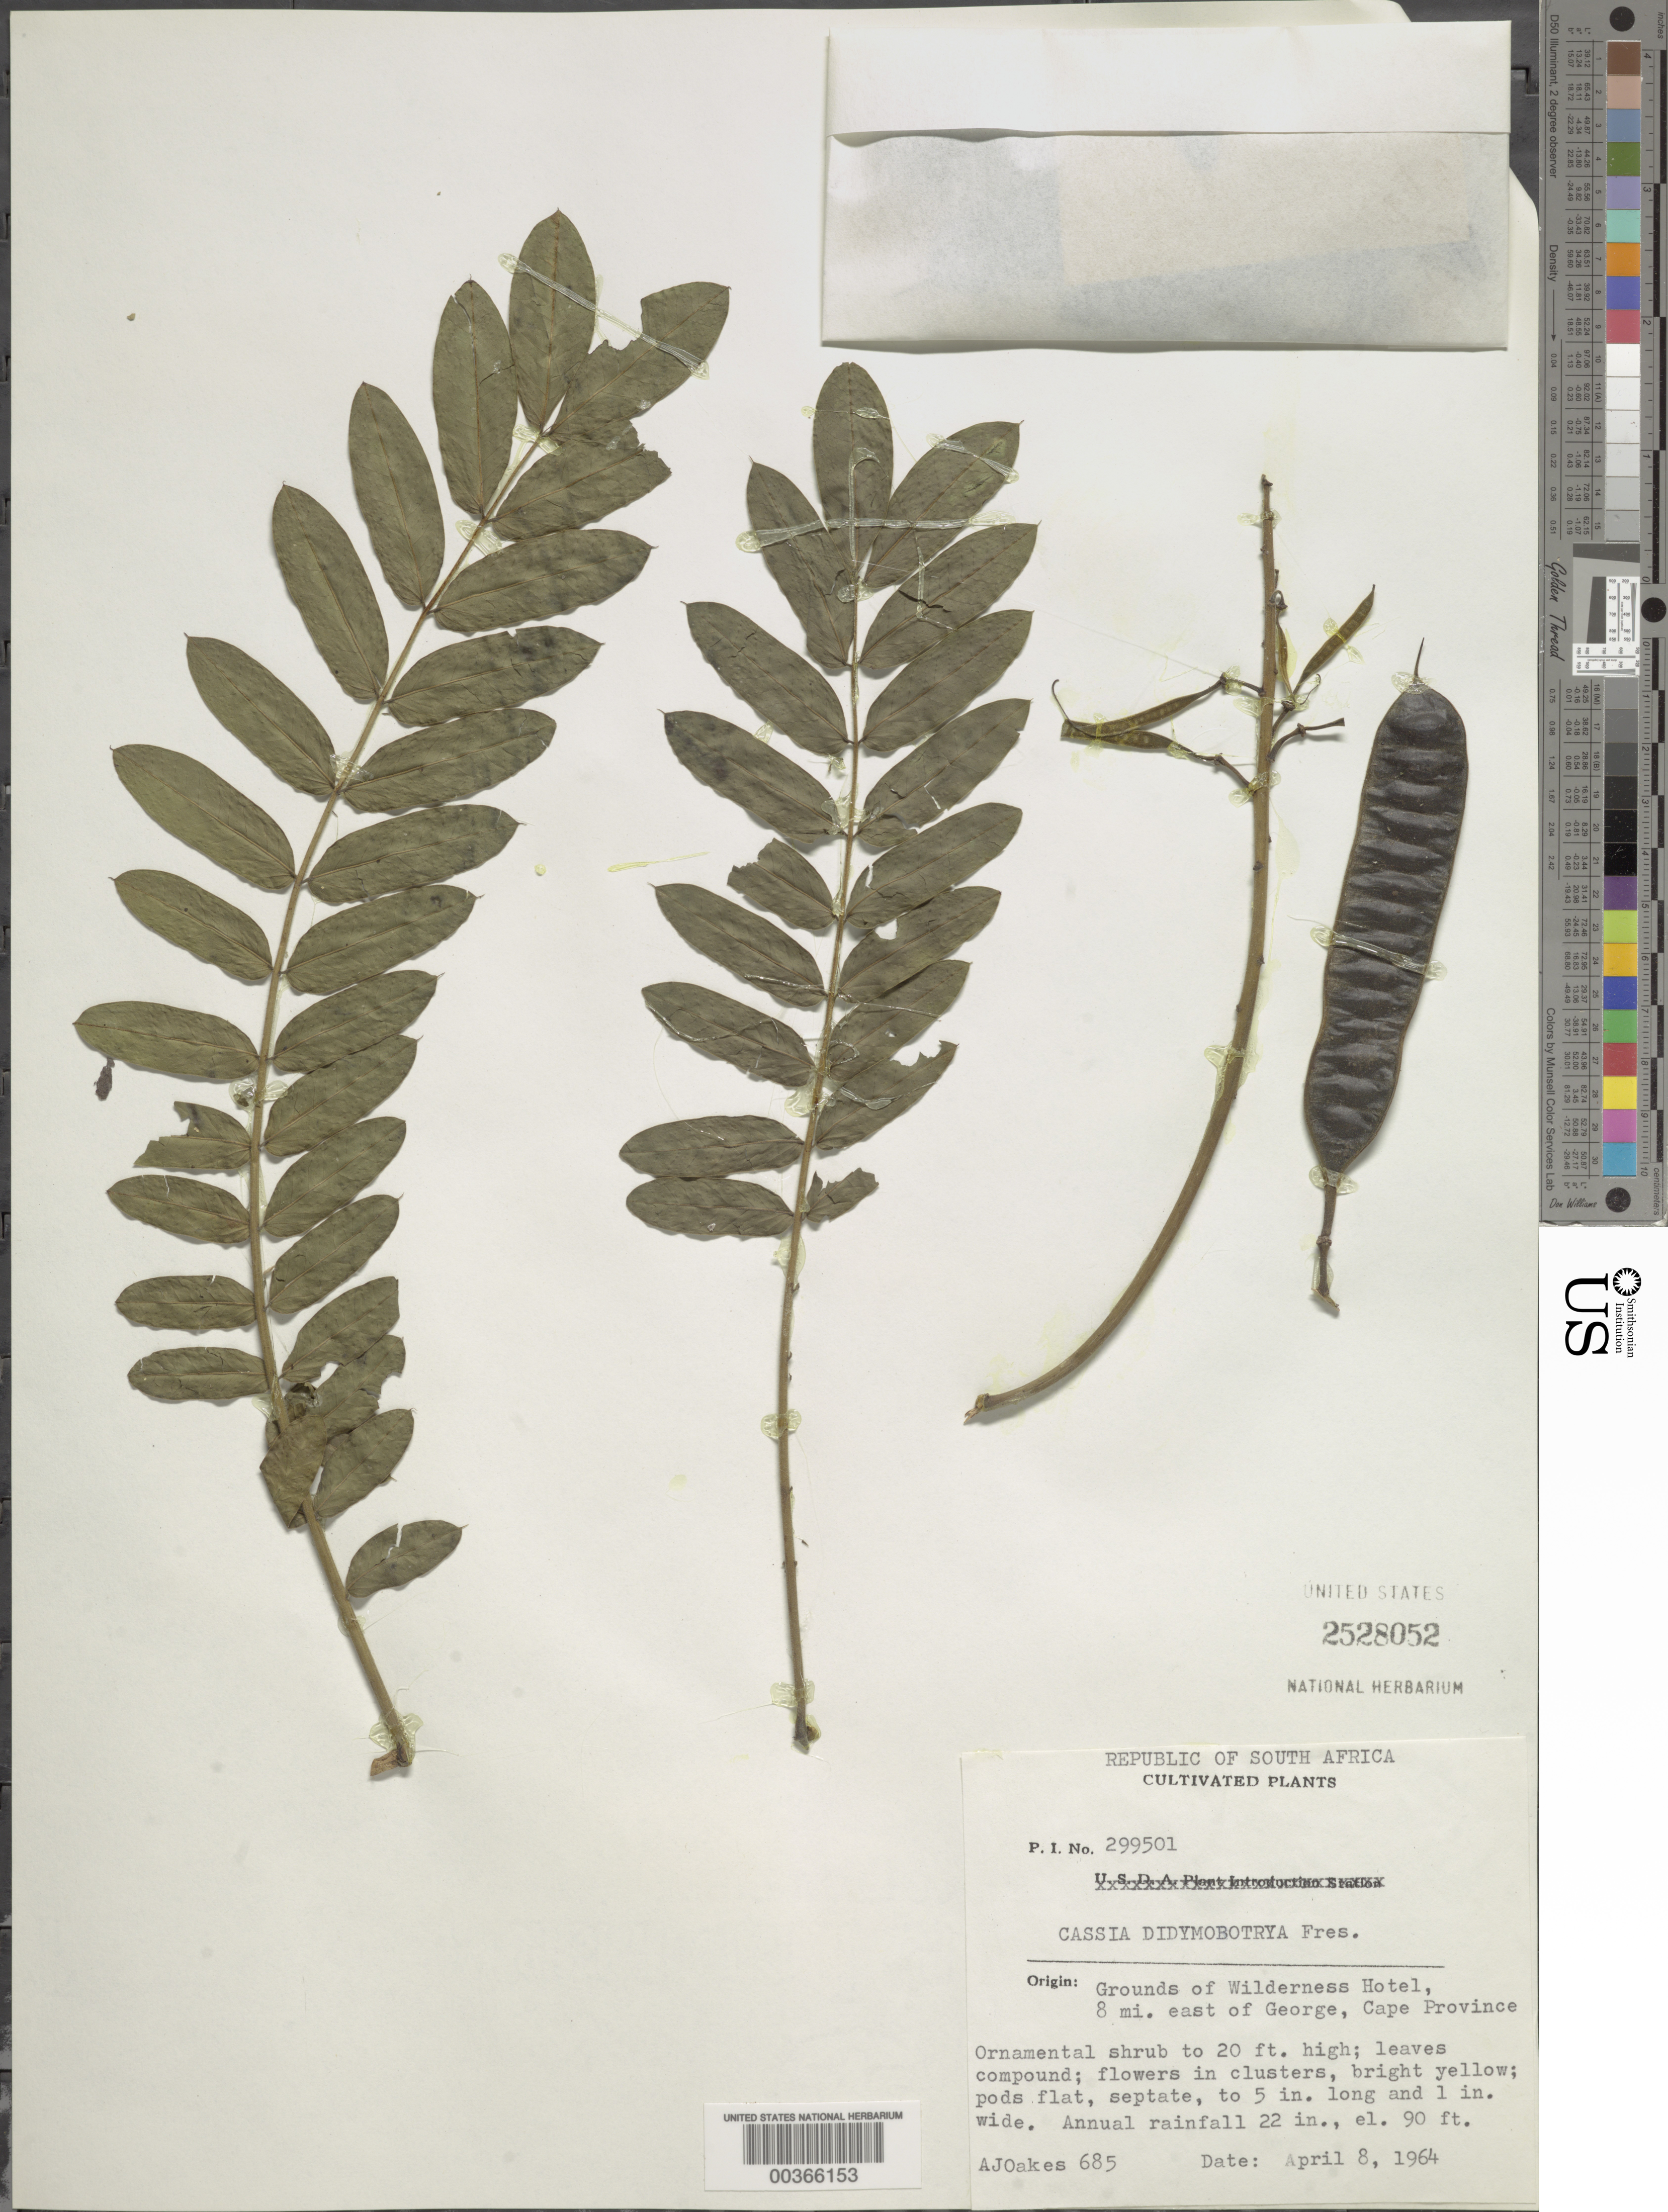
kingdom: Plantae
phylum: Tracheophyta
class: Magnoliopsida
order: Fabales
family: Fabaceae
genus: Senna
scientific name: Senna didymobotrya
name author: (Fresen.) H.S. Irwin & Barneby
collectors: A. Oakes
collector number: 685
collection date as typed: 08 Apr 1964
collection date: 1964-04-08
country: South Africa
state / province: Western Cape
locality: Grounds of wilderness hotel, 8 mi e of george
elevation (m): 27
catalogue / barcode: US 2528052